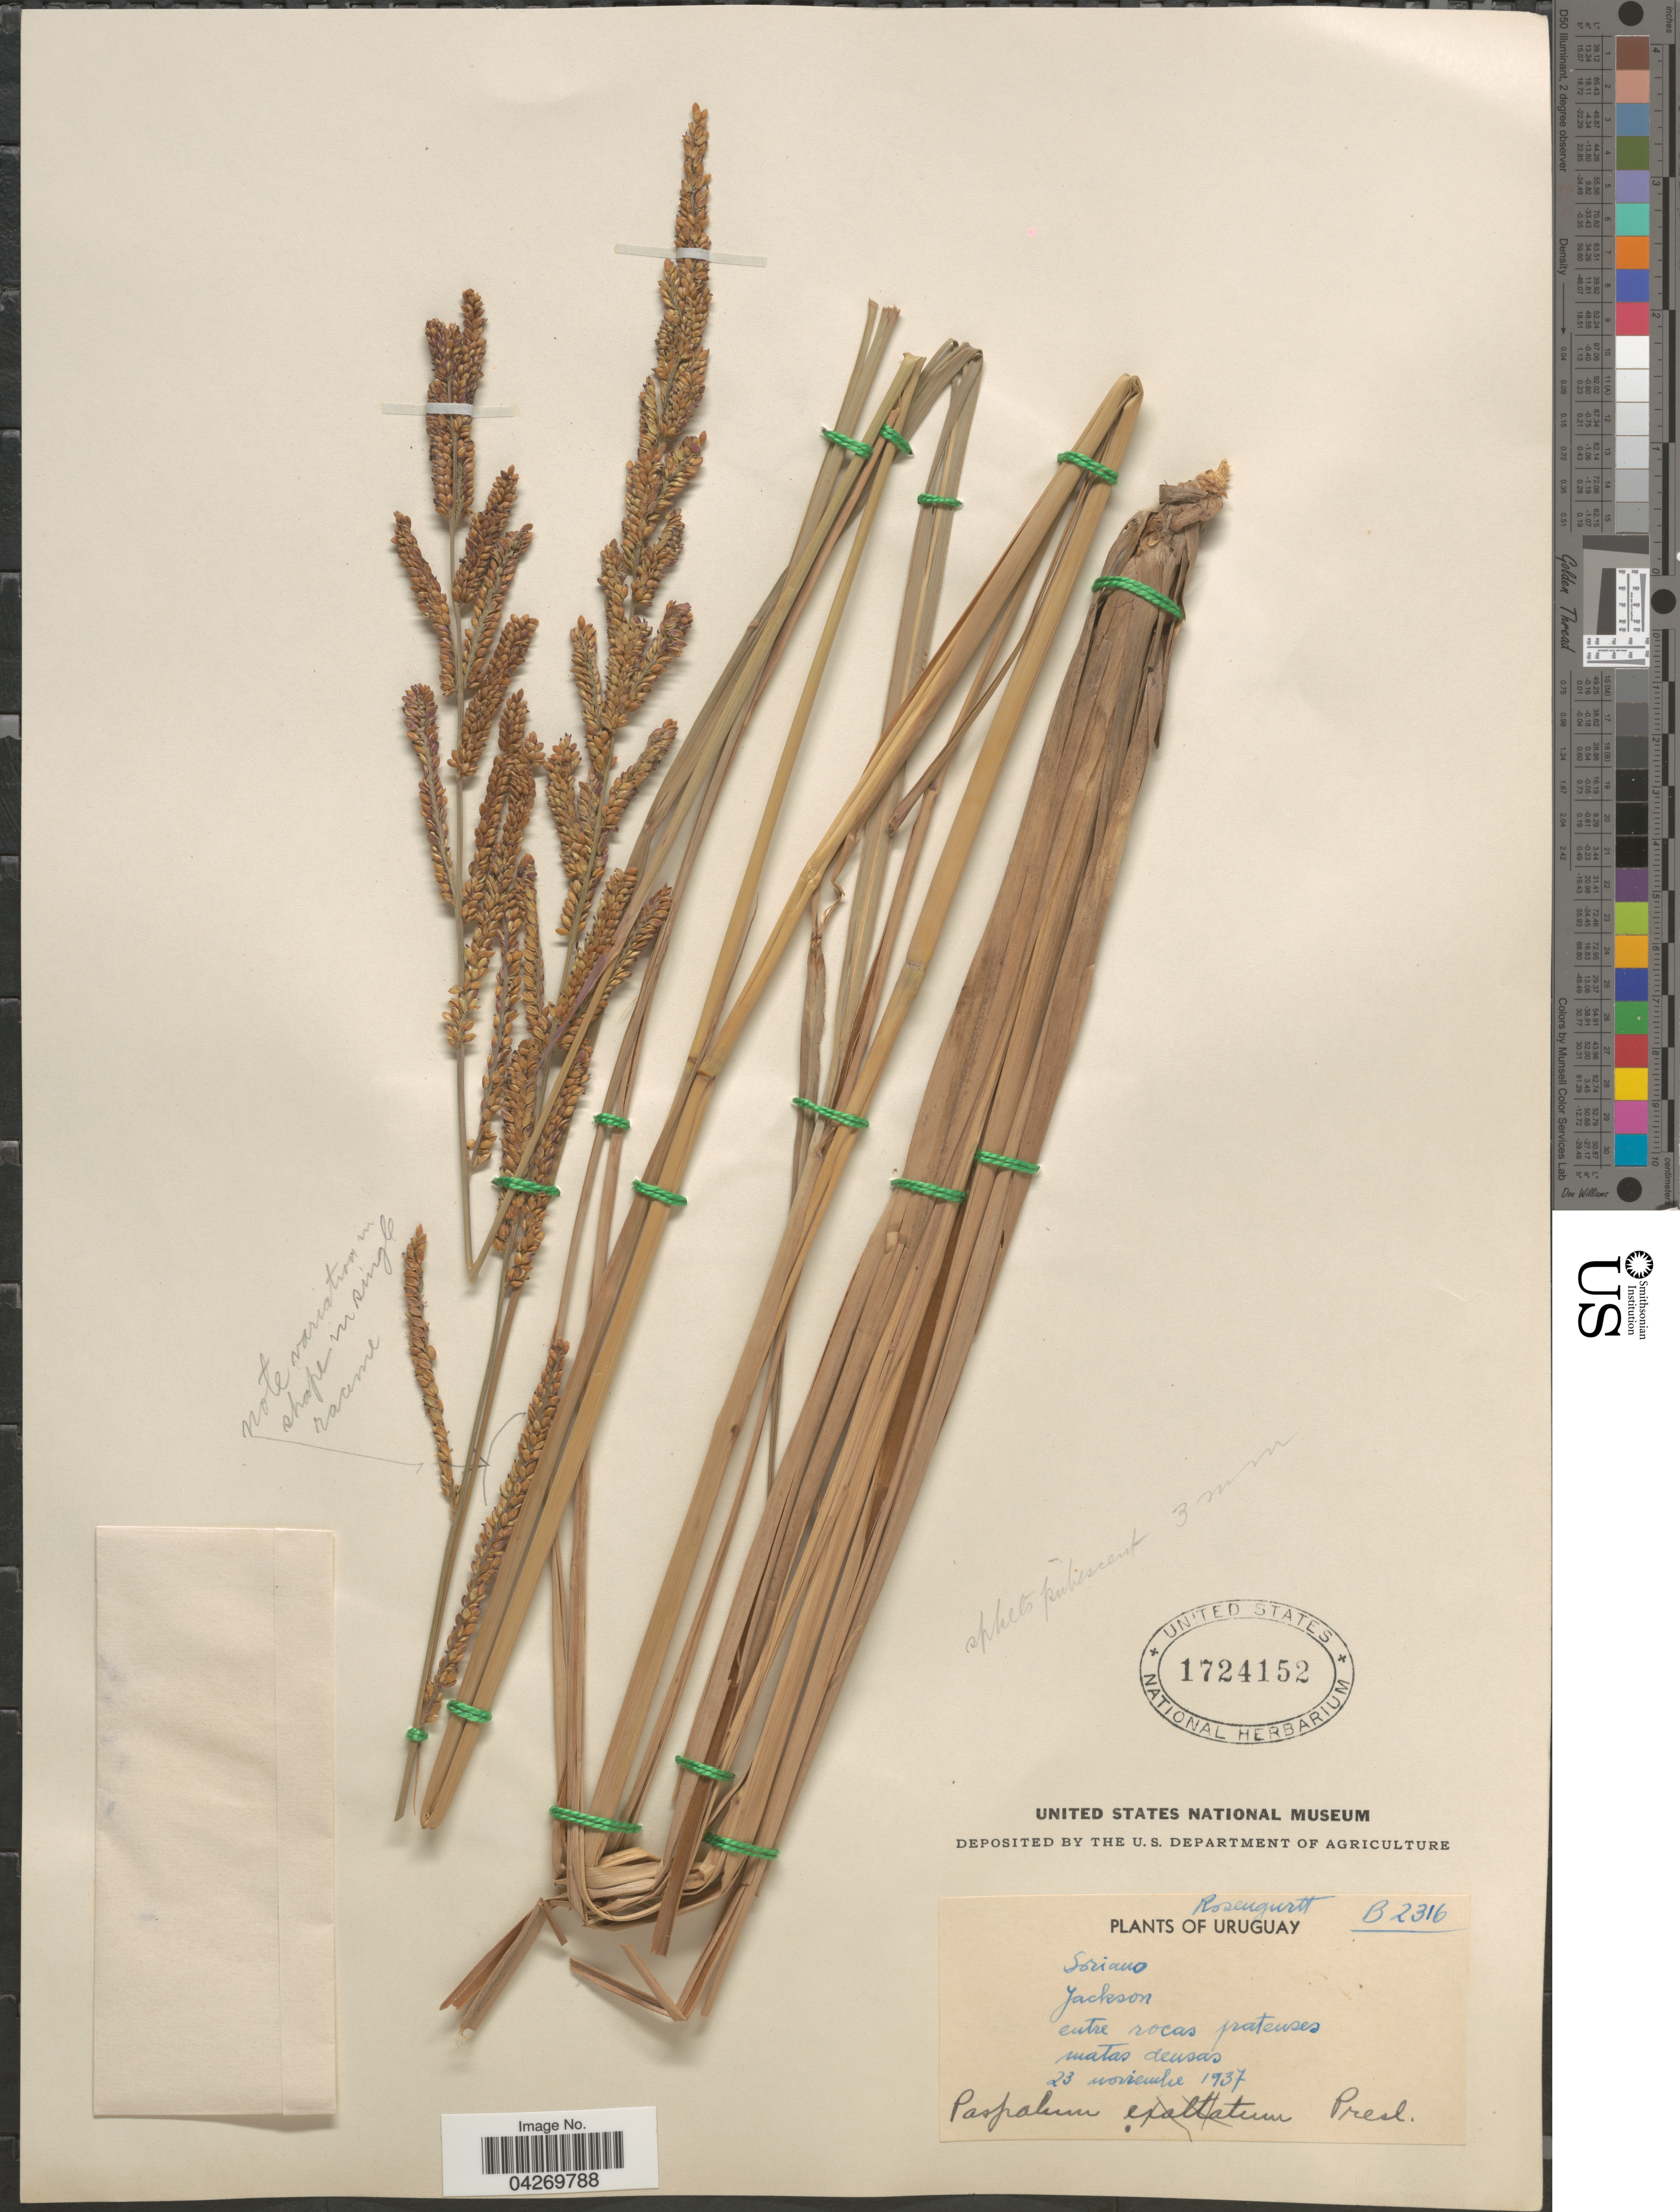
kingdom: Plantae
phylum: Tracheophyta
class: Liliopsida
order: Poales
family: Poaceae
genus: Paspalum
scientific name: Paspalum exaltatum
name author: J. Presl in C. Presl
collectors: Rosengurtt, -. Soriano & Jackson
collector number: B2316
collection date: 1937-11-23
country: Uruguay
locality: Entre rocas pratenses.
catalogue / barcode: US 1724152